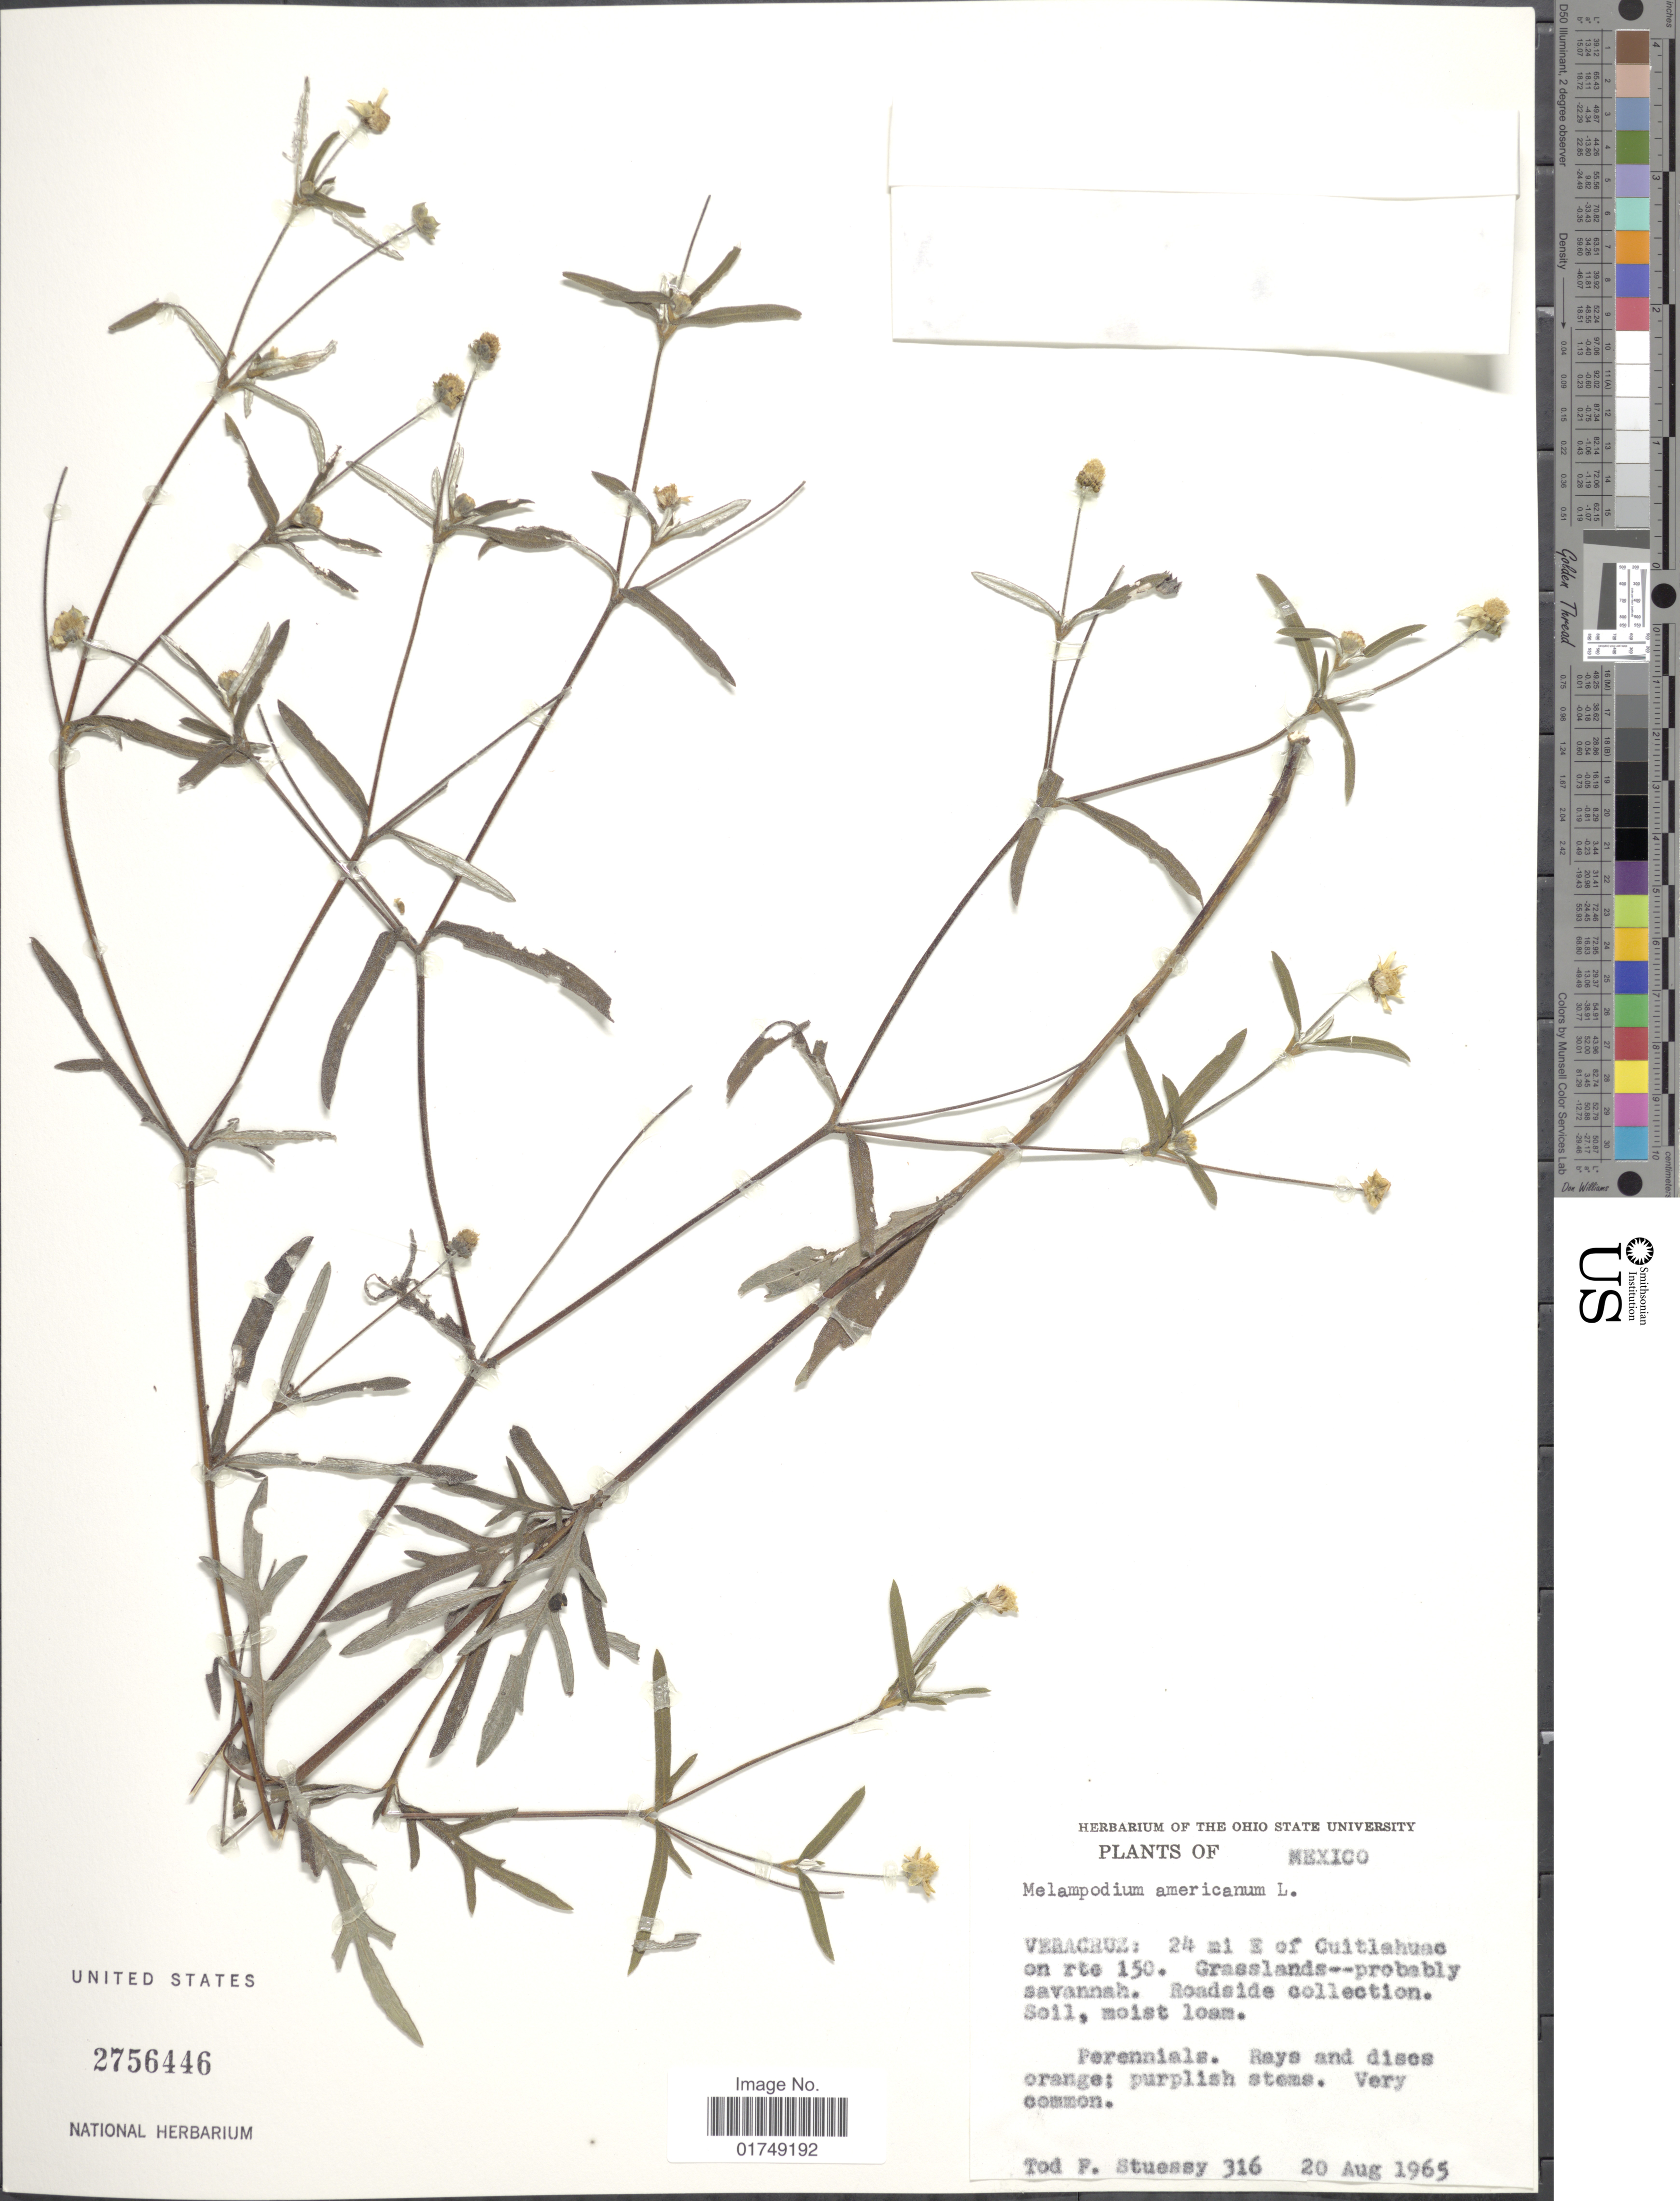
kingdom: Plantae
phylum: Tracheophyta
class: Magnoliopsida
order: Asterales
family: Asteraceae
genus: Melampodium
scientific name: Melampodium americanum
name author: L.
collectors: T. Stuessy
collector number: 316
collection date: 1965-08-20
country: Mexico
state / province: Veracruz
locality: Veracruz, 24 mi E of Cuitlahuac on rte 150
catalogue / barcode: US 2756446